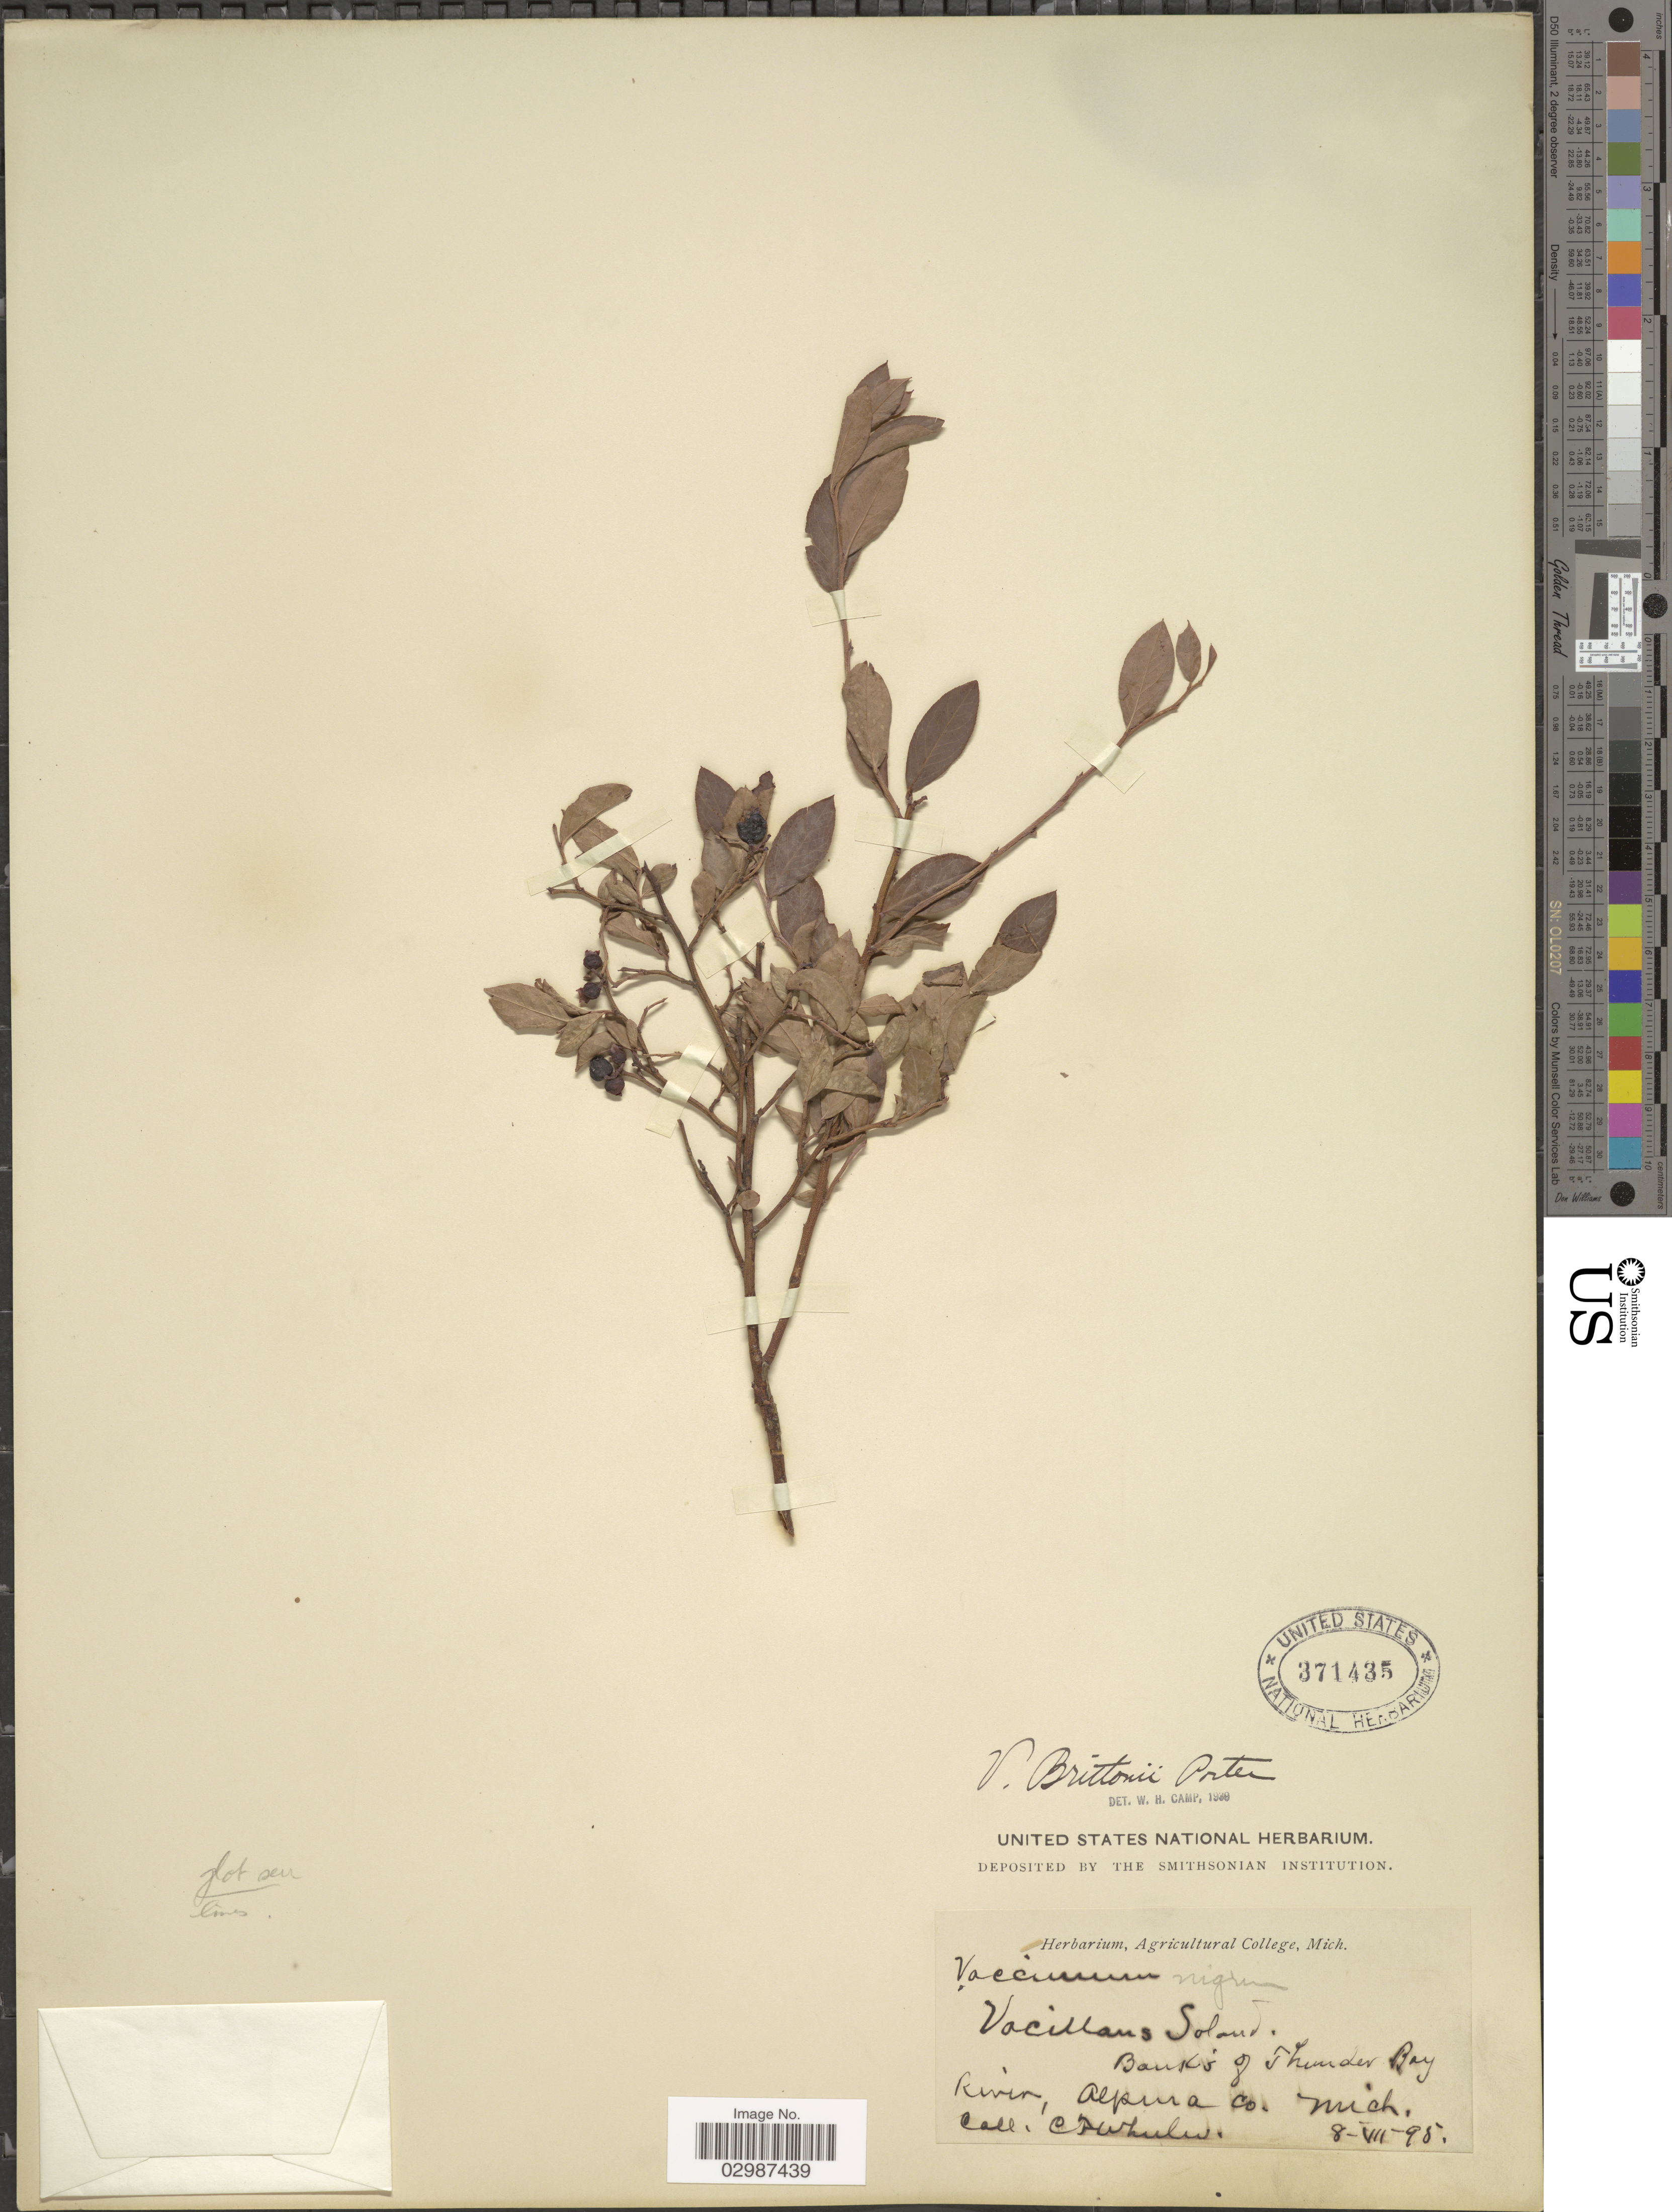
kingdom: Plantae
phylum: Tracheophyta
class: Magnoliopsida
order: Ericales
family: Ericaceae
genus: Vaccinium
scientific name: Vaccinium brittonii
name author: Porter ex E.P. Bicknell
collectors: C. Wheeler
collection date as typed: Transcribed d/m/y: 8/7/95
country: United States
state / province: Michigan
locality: Banks of Thunder Bay River, Alpura Co. Mich.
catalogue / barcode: US 371435